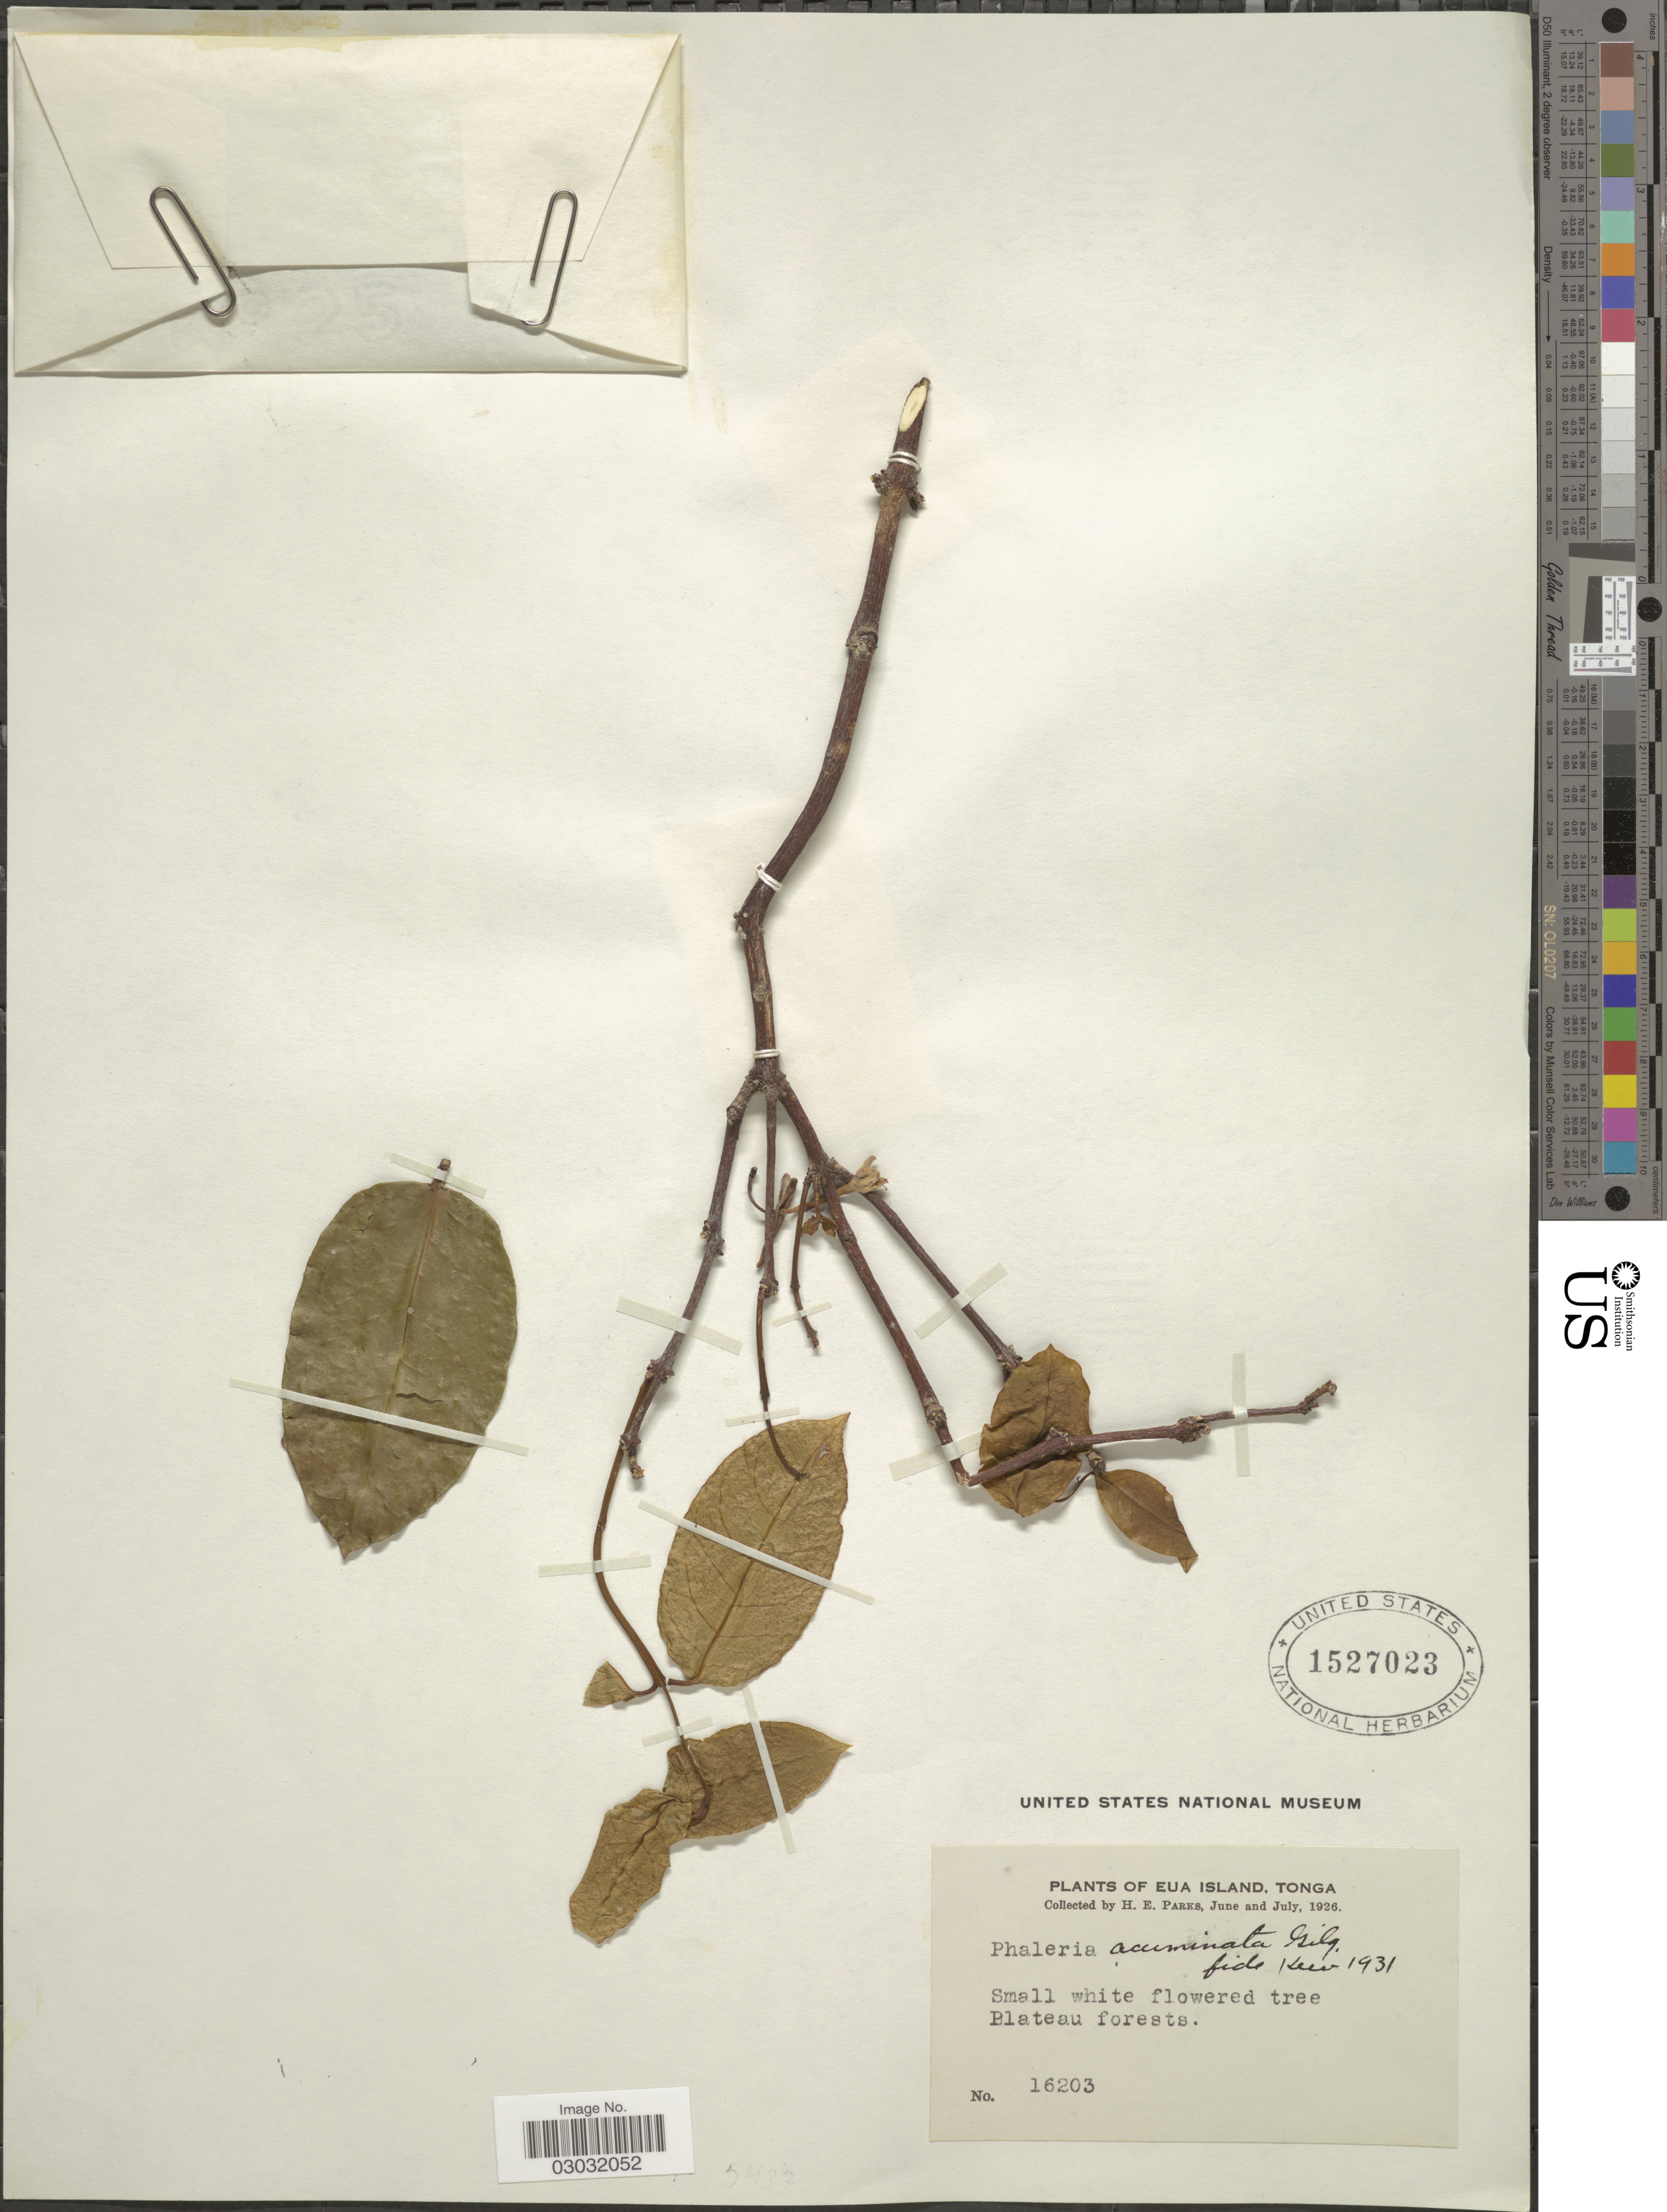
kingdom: Plantae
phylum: Tracheophyta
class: Magnoliopsida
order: Malvales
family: Thymelaeaceae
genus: Phaleria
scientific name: Phaleria acuminata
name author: (A. Gray) Gilg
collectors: H. E. Parks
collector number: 16203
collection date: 1926-06/1926-07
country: Tonga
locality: Eua Island.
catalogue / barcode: US 1527023